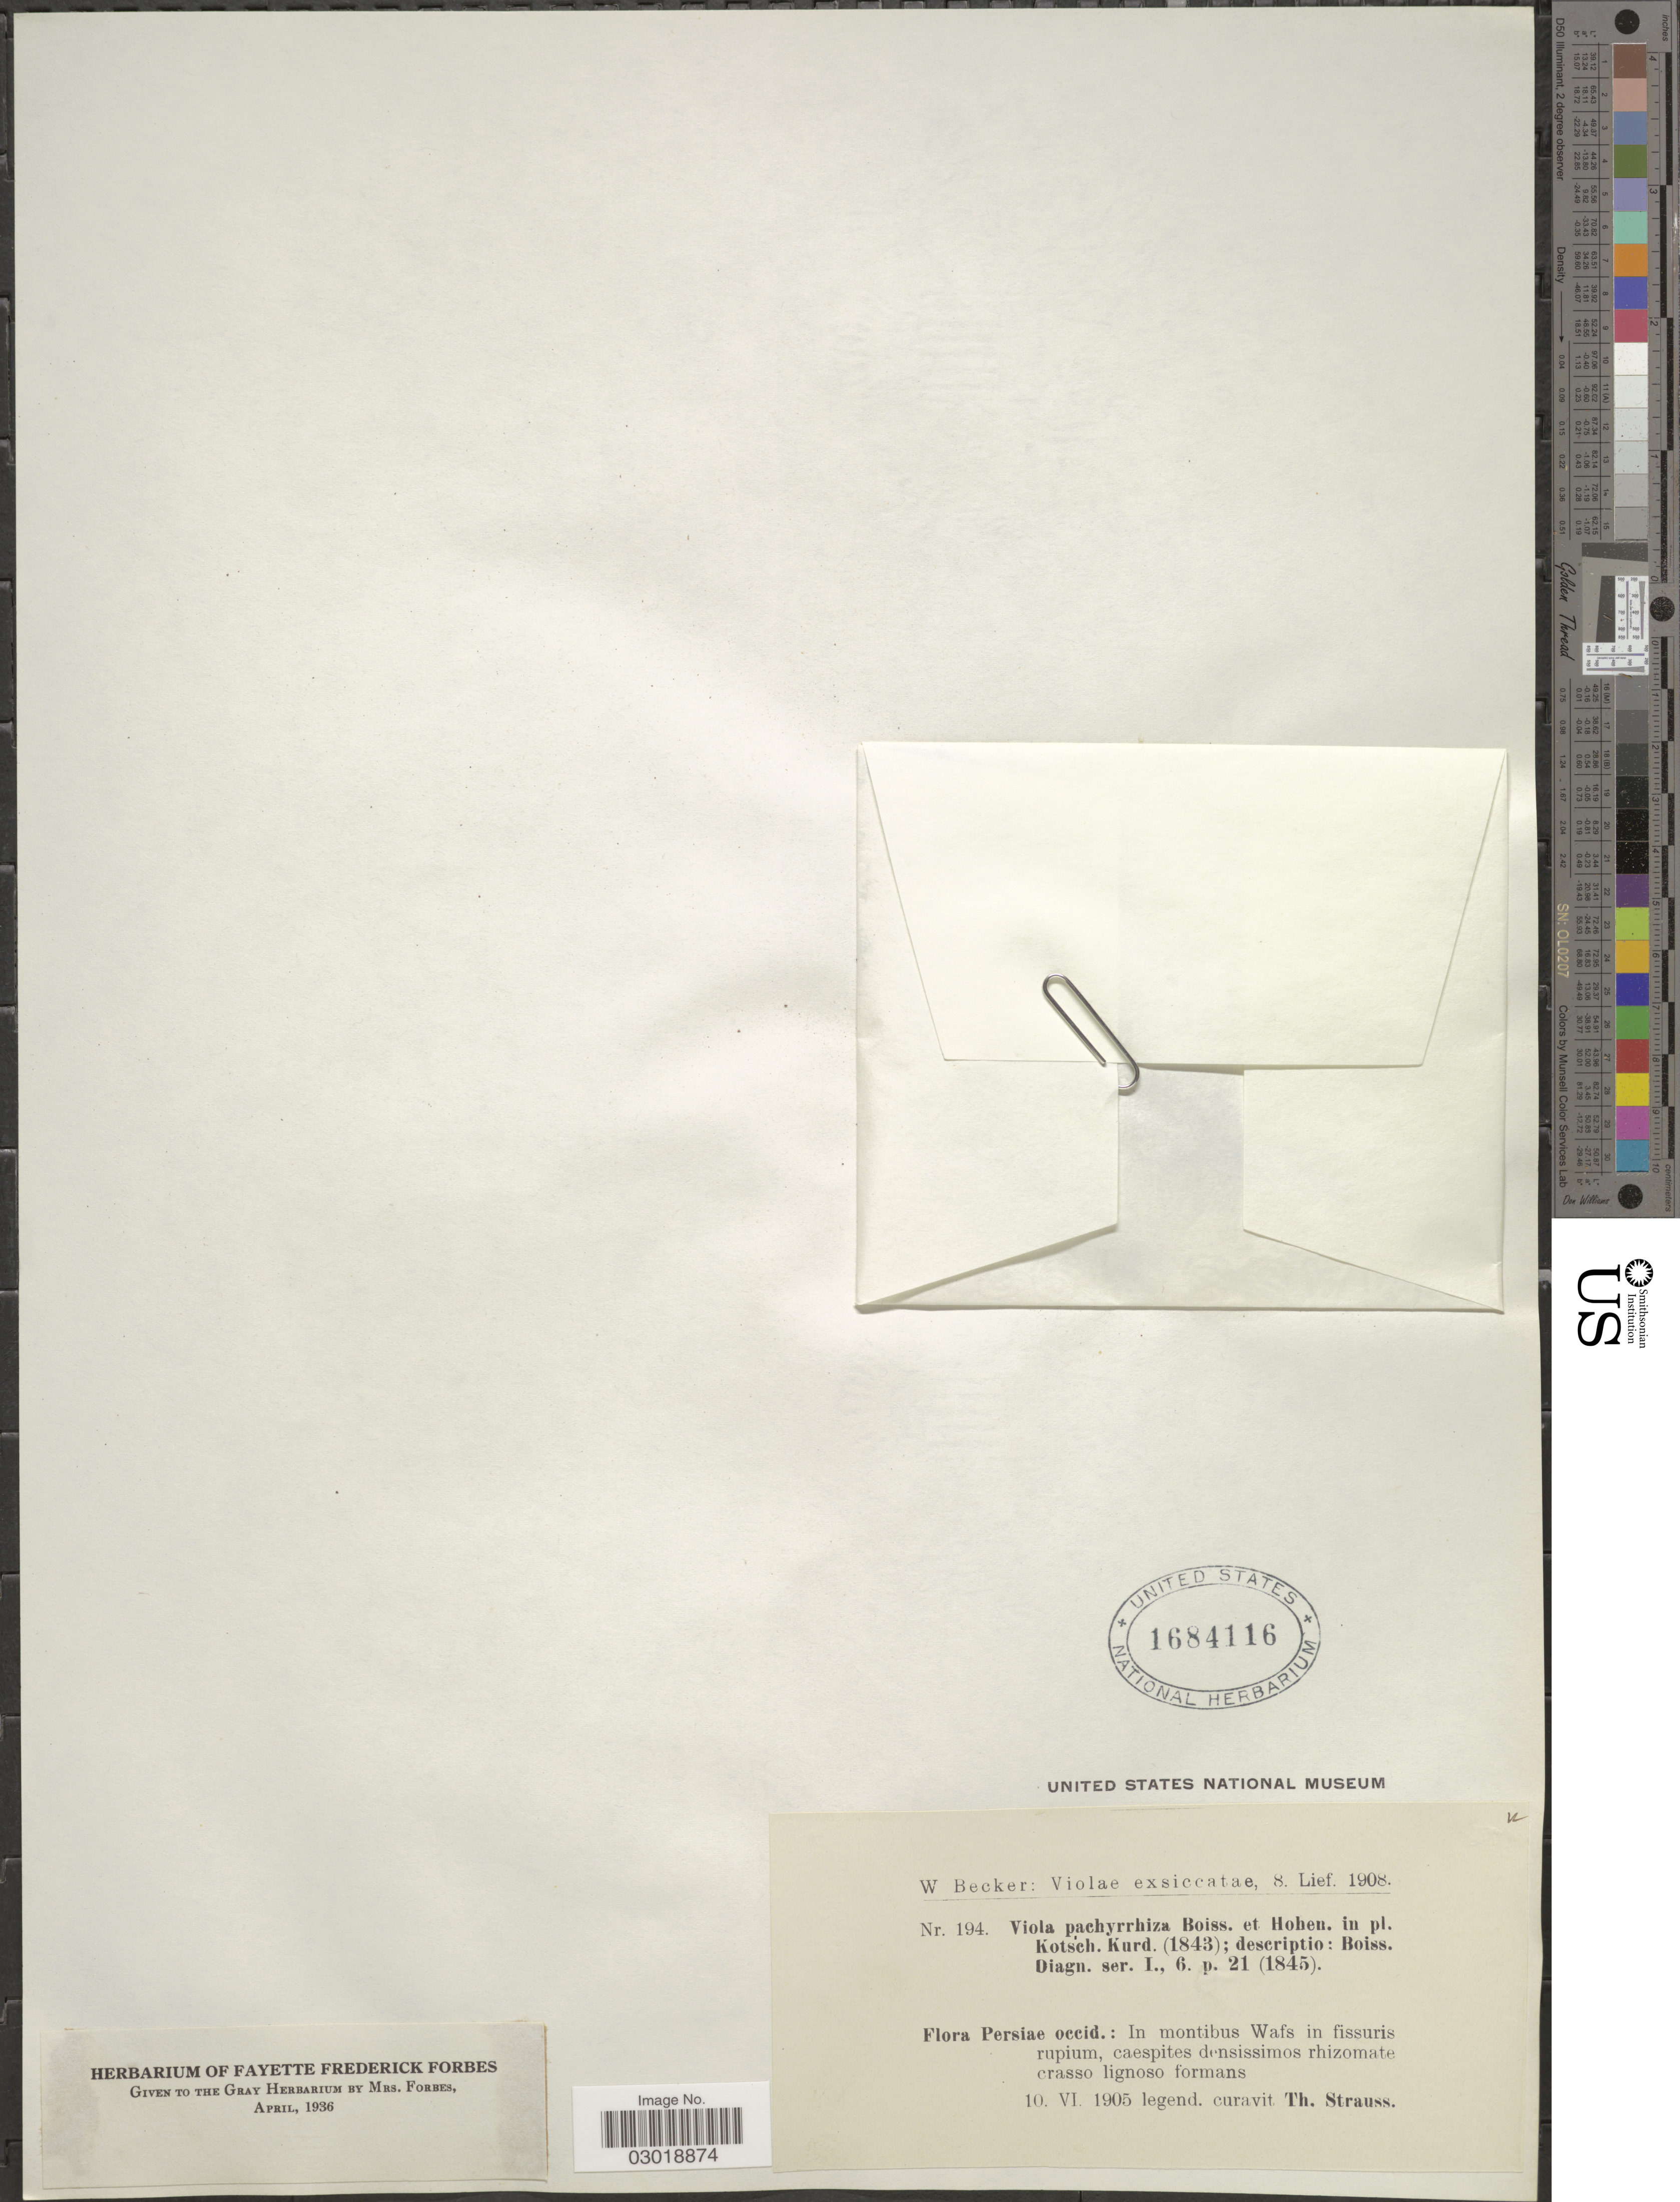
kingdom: Plantae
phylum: Tracheophyta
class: Magnoliopsida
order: Malpighiales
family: Violaceae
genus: Viola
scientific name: Viola pachyrrhiza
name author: Boiss. & Hohen.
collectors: T. Strauss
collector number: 194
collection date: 1905-06-10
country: Iran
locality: Persiae occid.: In montibus Wafs in fissuris rupium.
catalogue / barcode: US 1684116